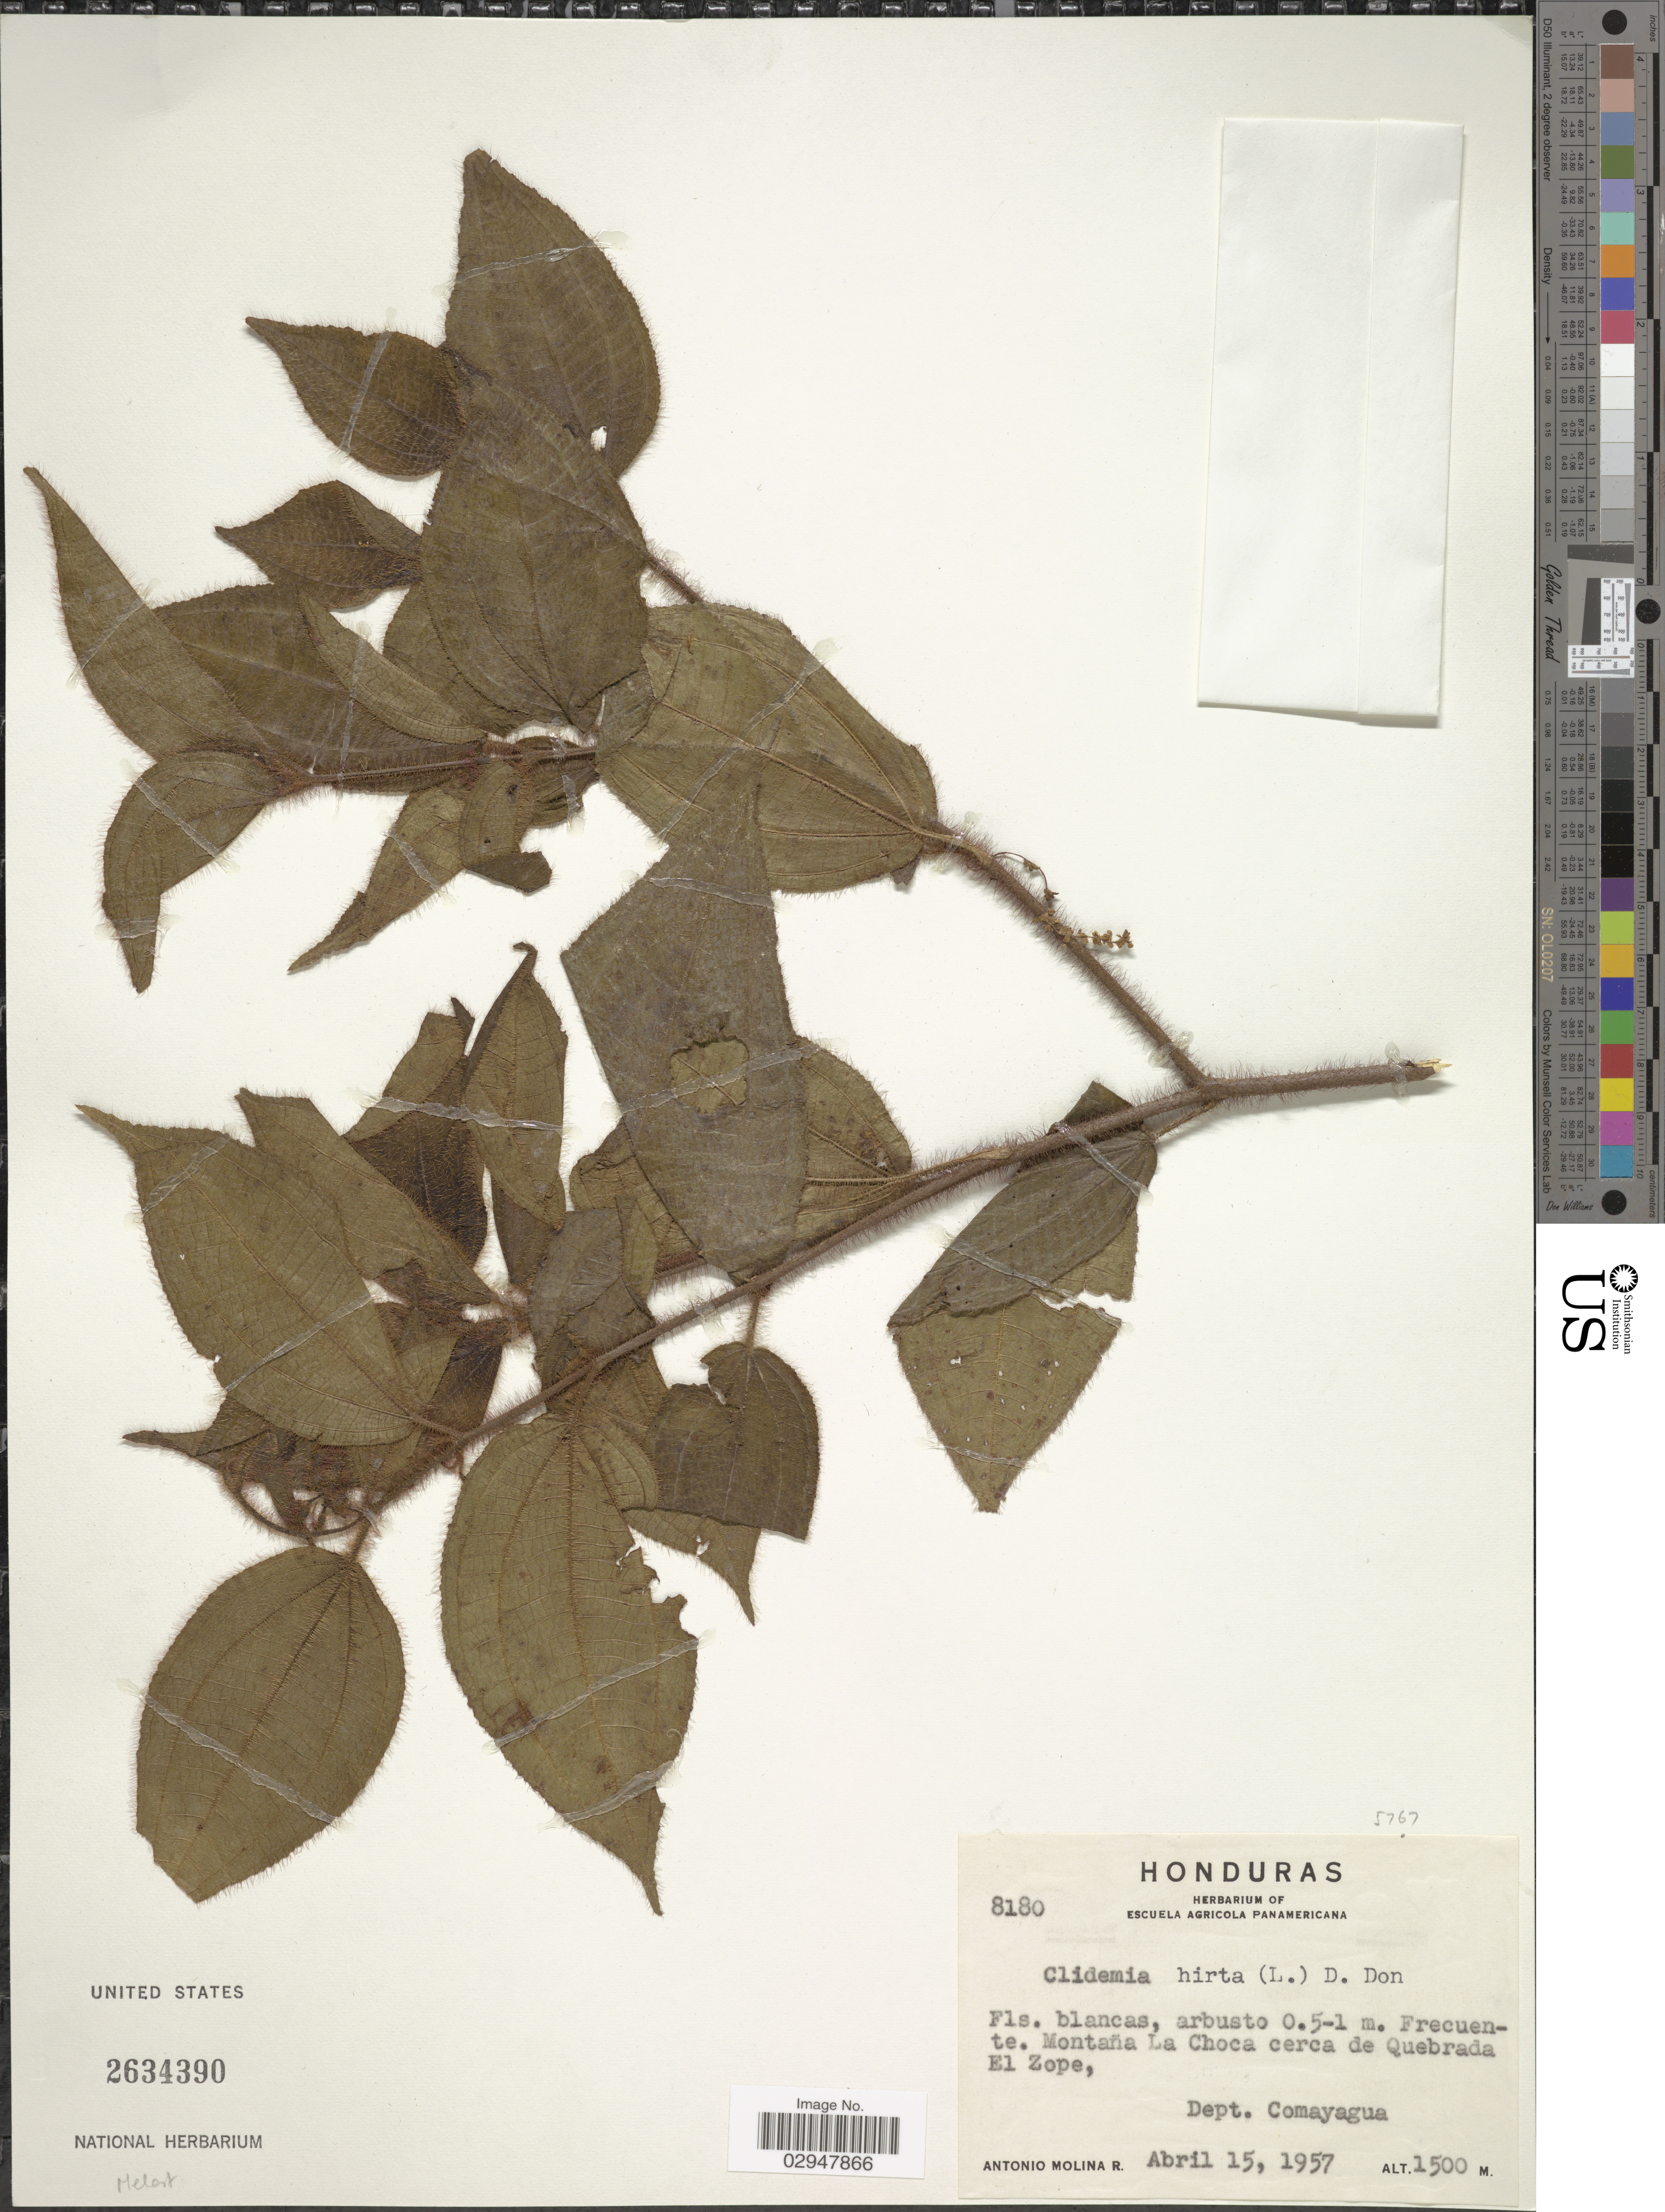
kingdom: Plantae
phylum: Tracheophyta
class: Magnoliopsida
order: Myrtales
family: Melastomataceae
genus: Miconia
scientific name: Miconia hirta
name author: Cogn.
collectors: A. Molina R.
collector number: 8180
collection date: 1957-04-15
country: Honduras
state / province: Comayagua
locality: Montaña La Choca cerca de Quebrada El Zope, Dept. Comayagua.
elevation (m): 1500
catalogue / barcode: US 2634390